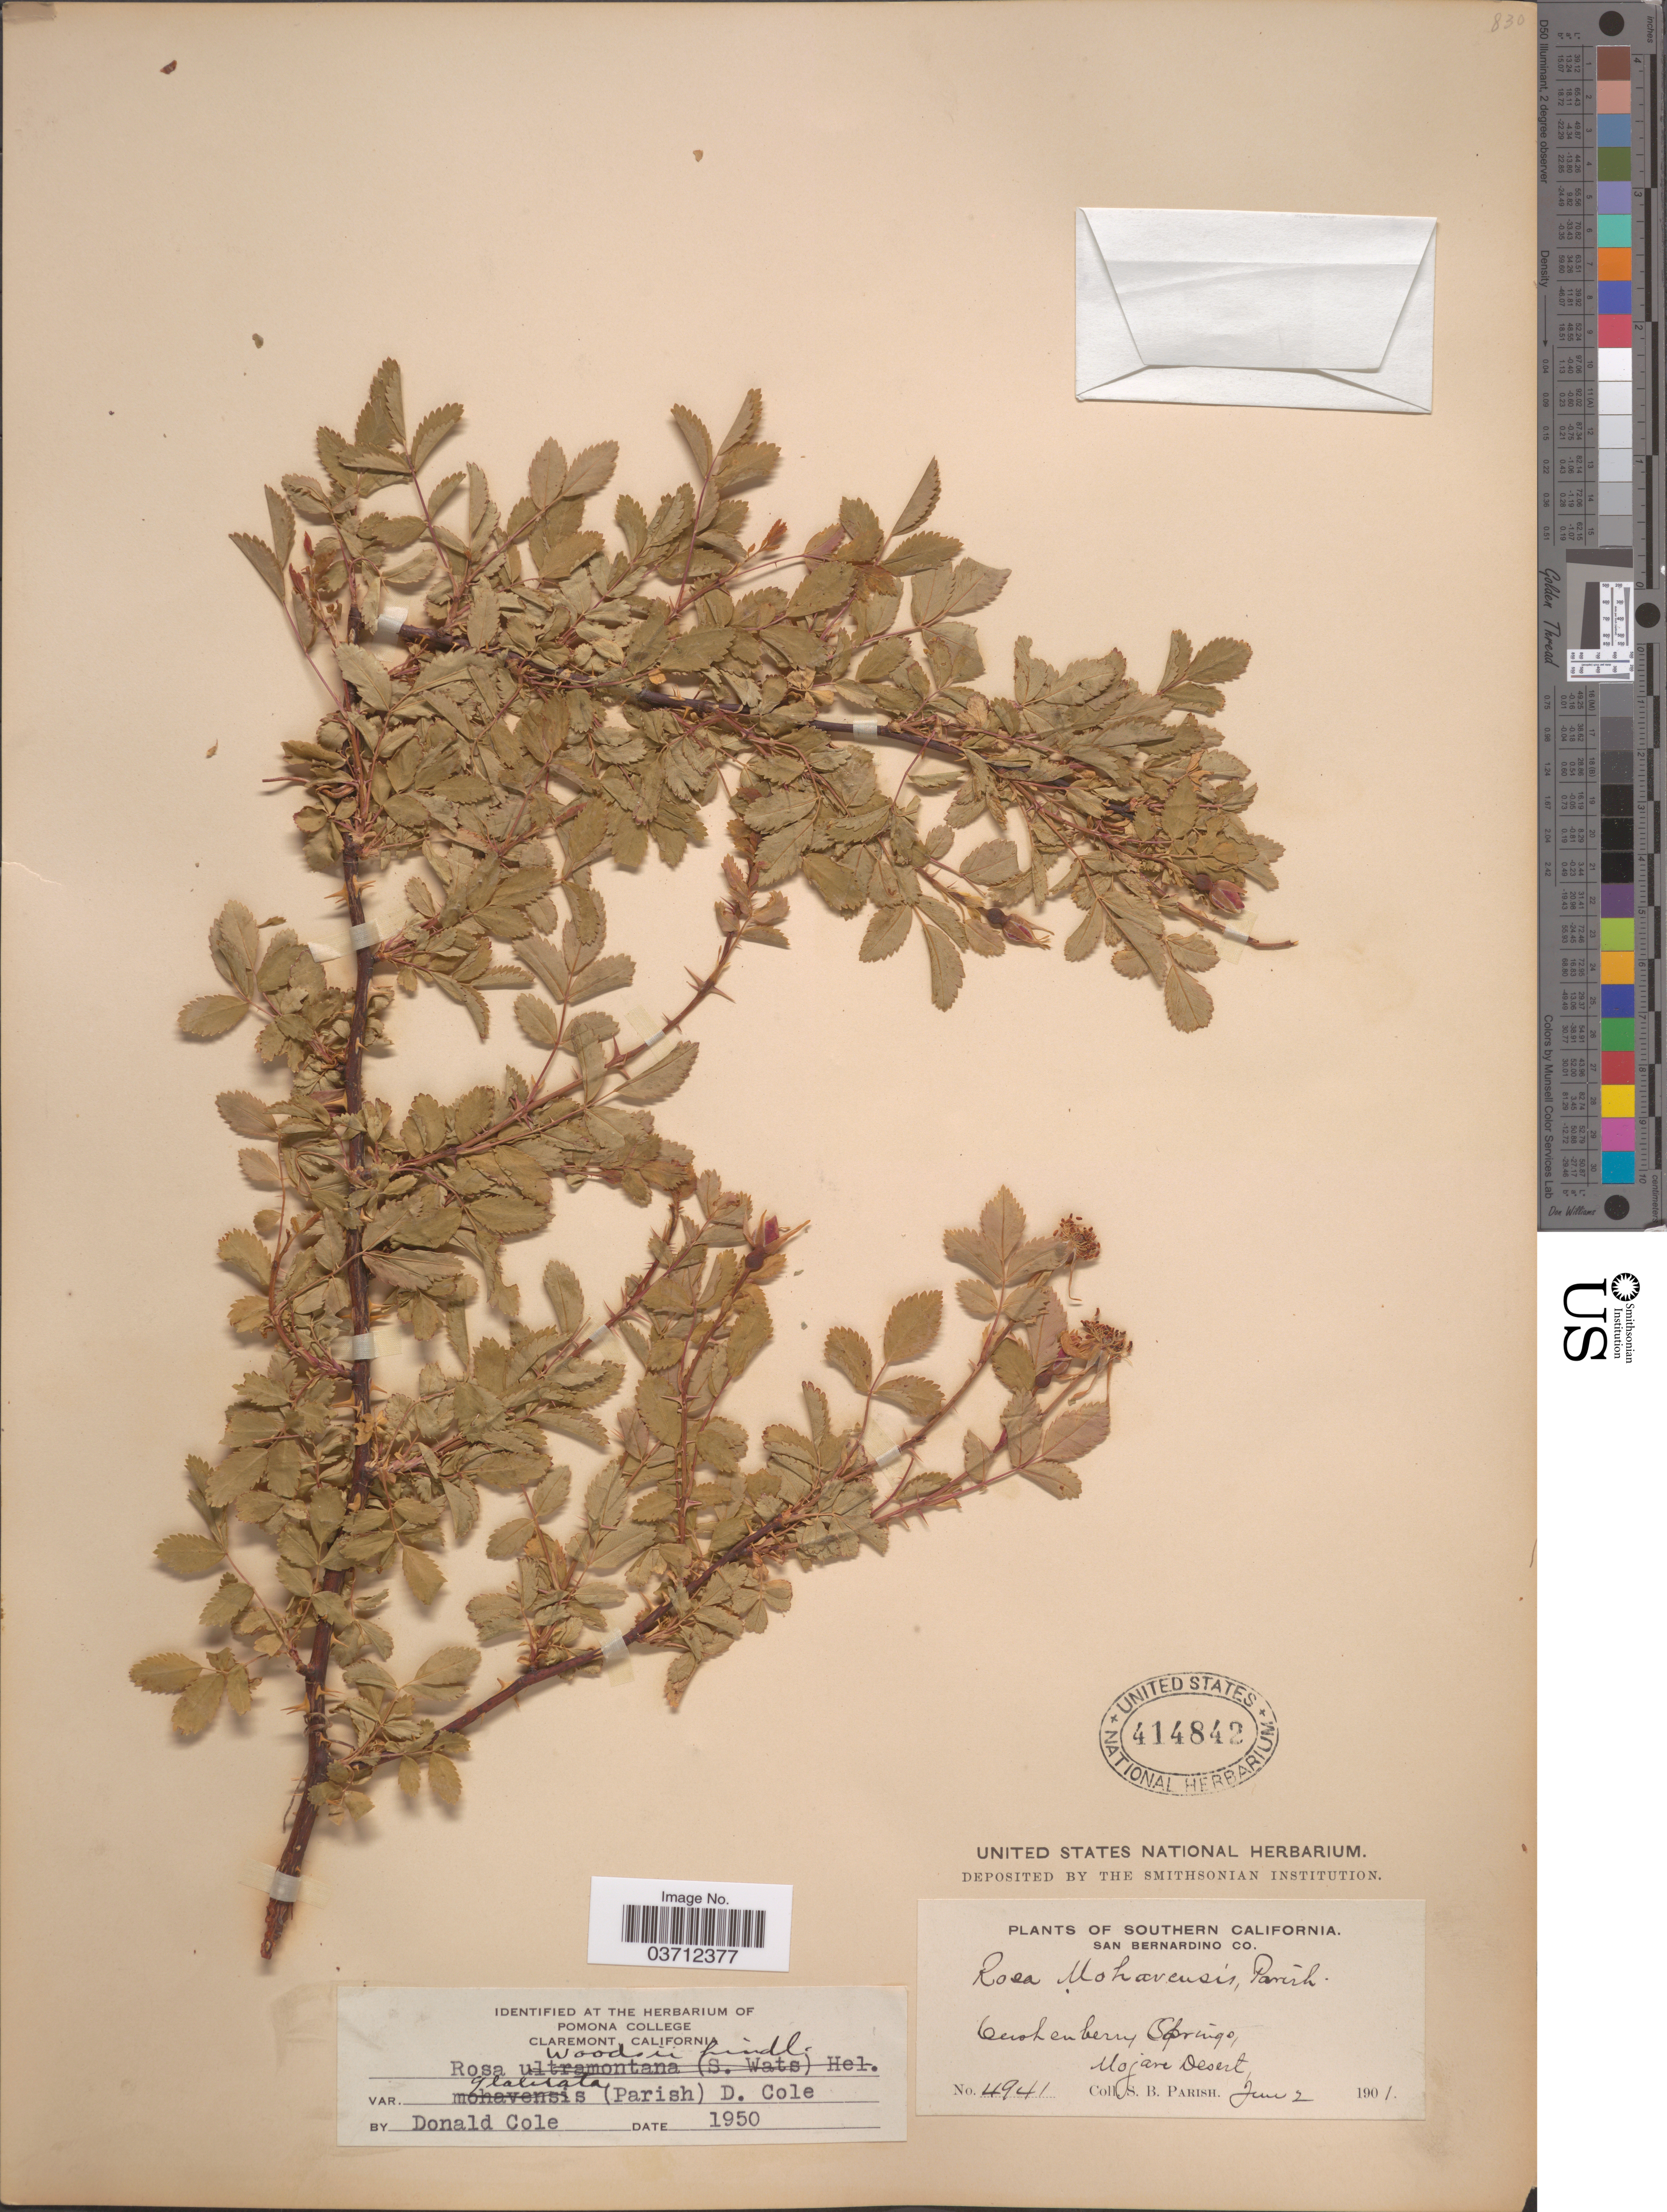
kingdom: Plantae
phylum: Tracheophyta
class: Magnoliopsida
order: Rosales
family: Rosaceae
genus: Rosa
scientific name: Rosa woodsii var. glabrata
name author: (Parish) D. Cole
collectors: S. B. Parish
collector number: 4941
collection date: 1901-06-02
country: United States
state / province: California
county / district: San Bernardino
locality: Southern California. San Bernardino Co. Cushenberry Springs, Mojave Desert.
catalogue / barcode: US 414842